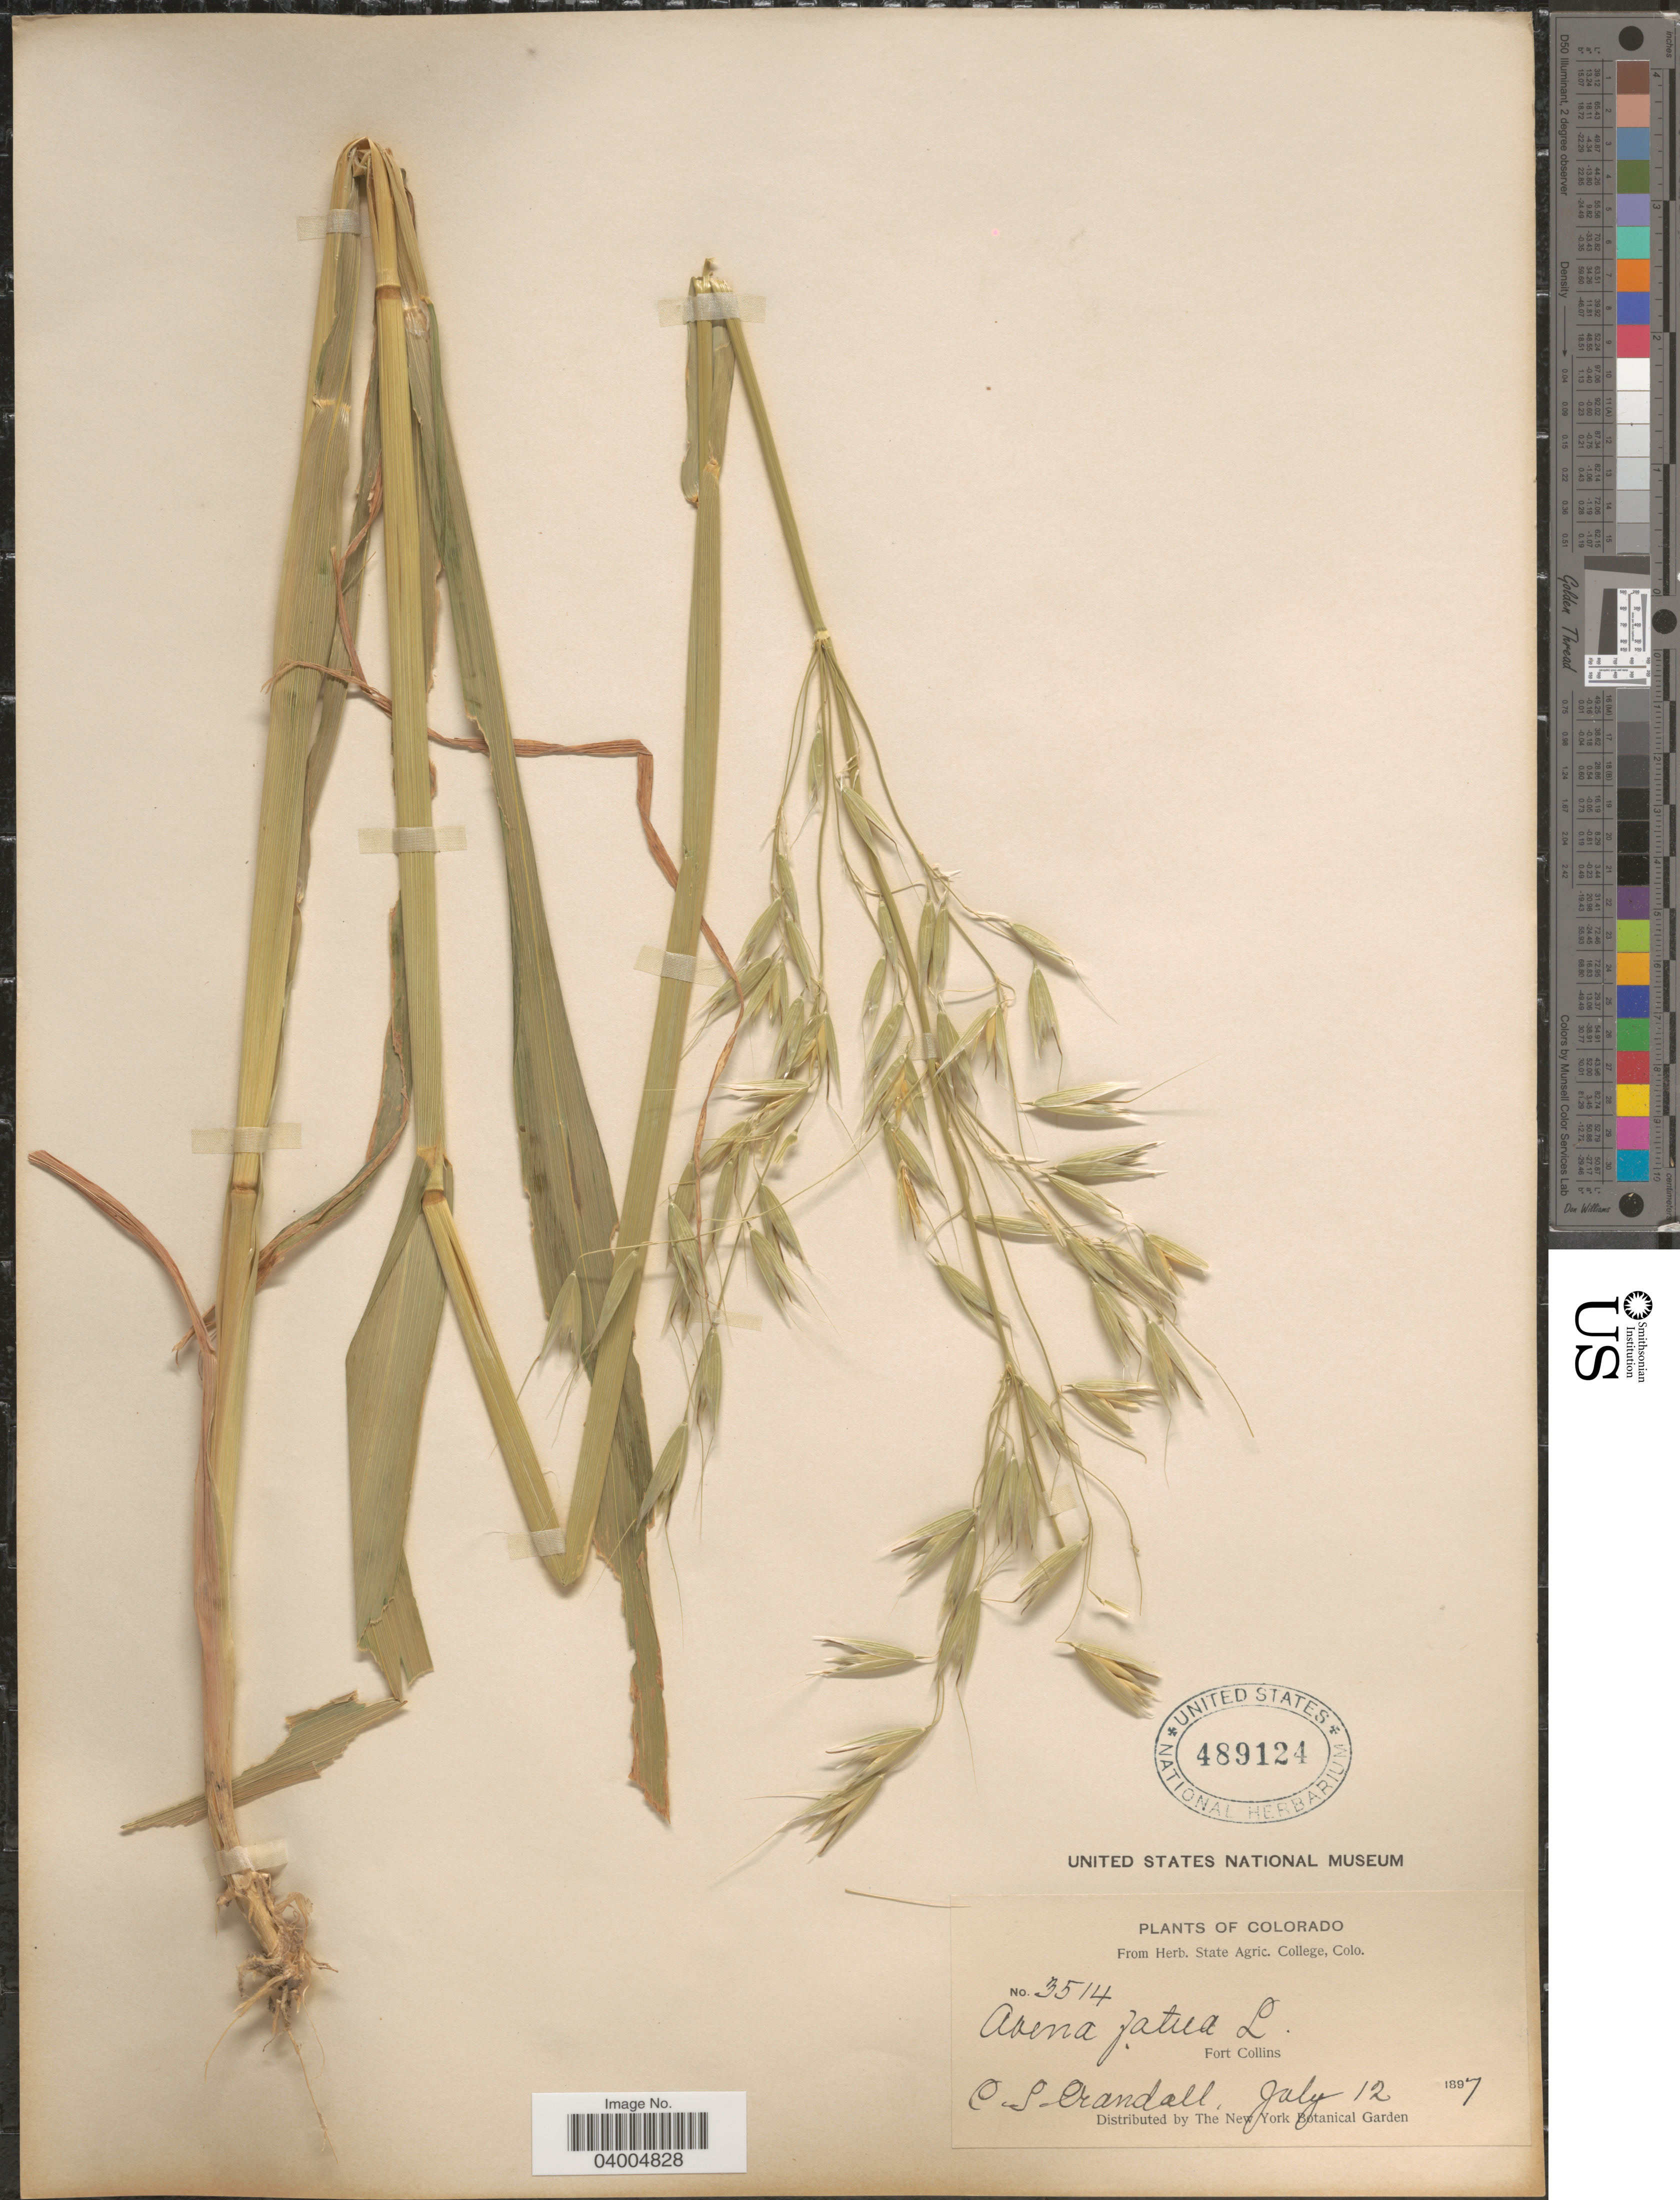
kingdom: Plantae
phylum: Tracheophyta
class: Liliopsida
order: Poales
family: Poaceae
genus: Avena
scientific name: Avena fatua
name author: L.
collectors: C. Crandall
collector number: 3514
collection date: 1897-07-12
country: United States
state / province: Colorado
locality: Fort Collins.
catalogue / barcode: US 489124